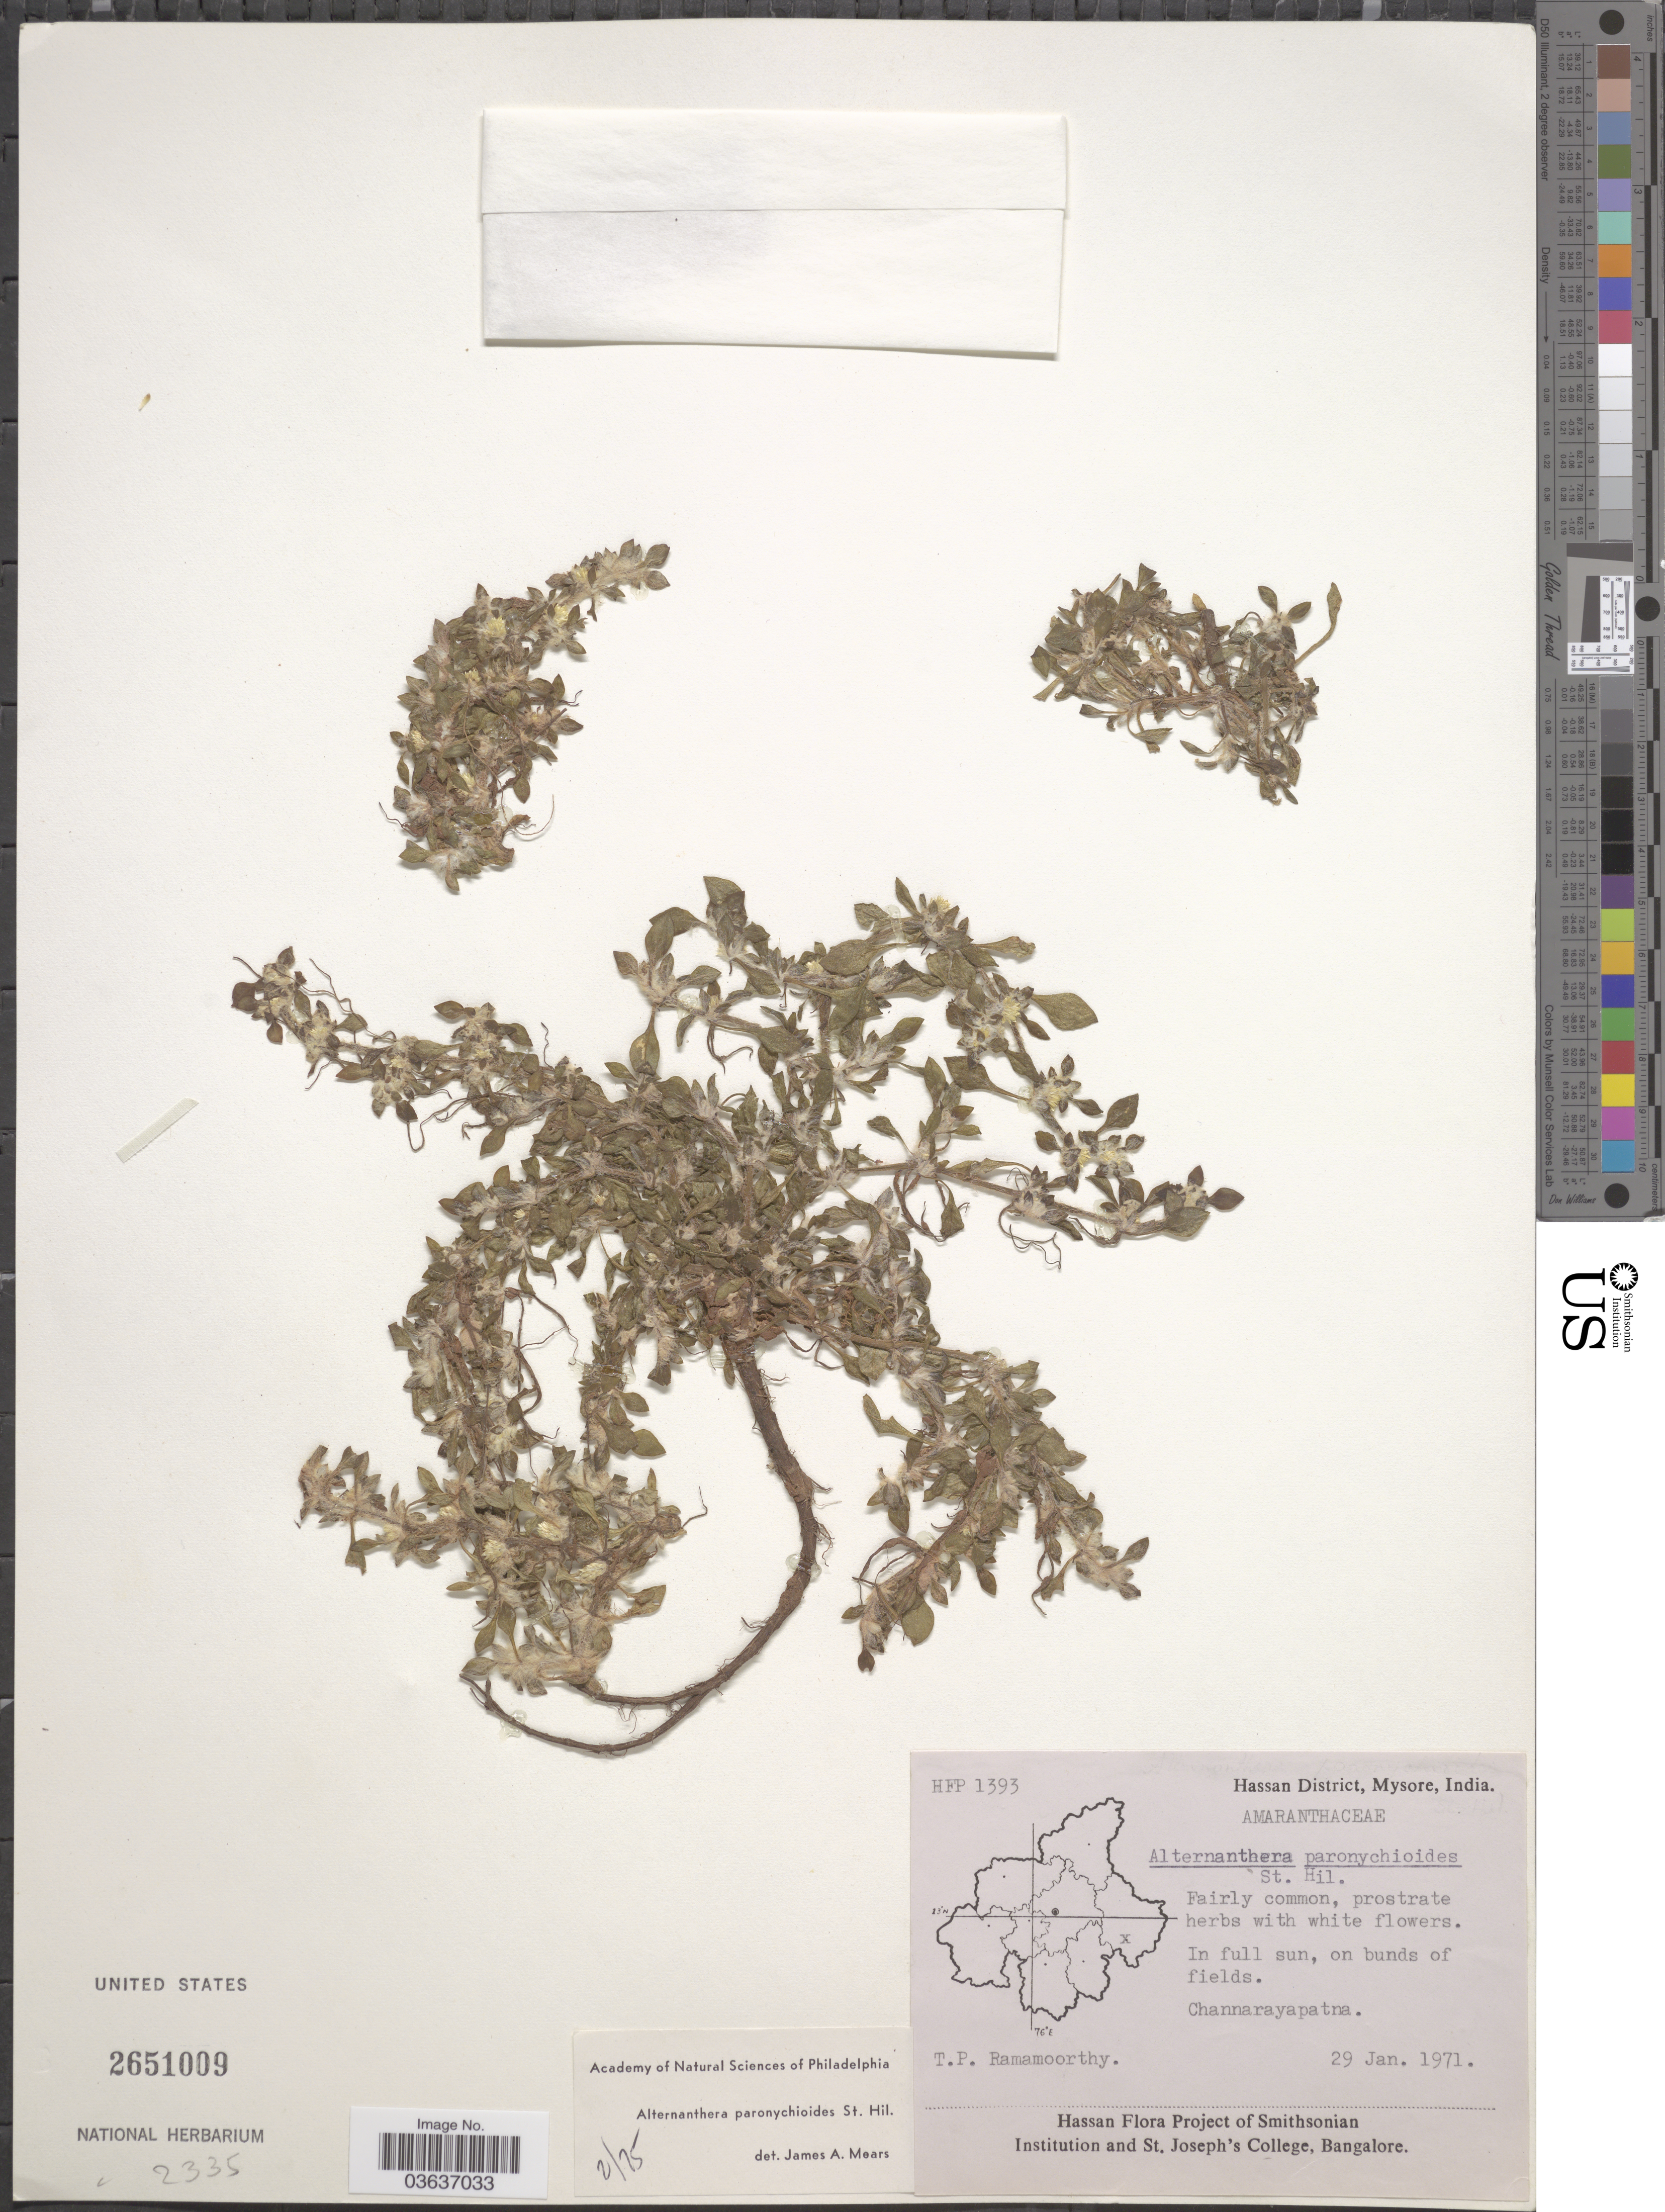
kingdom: Plantae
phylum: Tracheophyta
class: Magnoliopsida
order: Caryophyllales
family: Amaranthaceae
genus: Alternanthera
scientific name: Alternanthera paronychioides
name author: A. St.-Hil.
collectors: T. P. Ramamoorthy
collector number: HFP1393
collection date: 1971-01-29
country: India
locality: Hassan District, Mysore. Channarayapatna.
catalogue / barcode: US 2651009